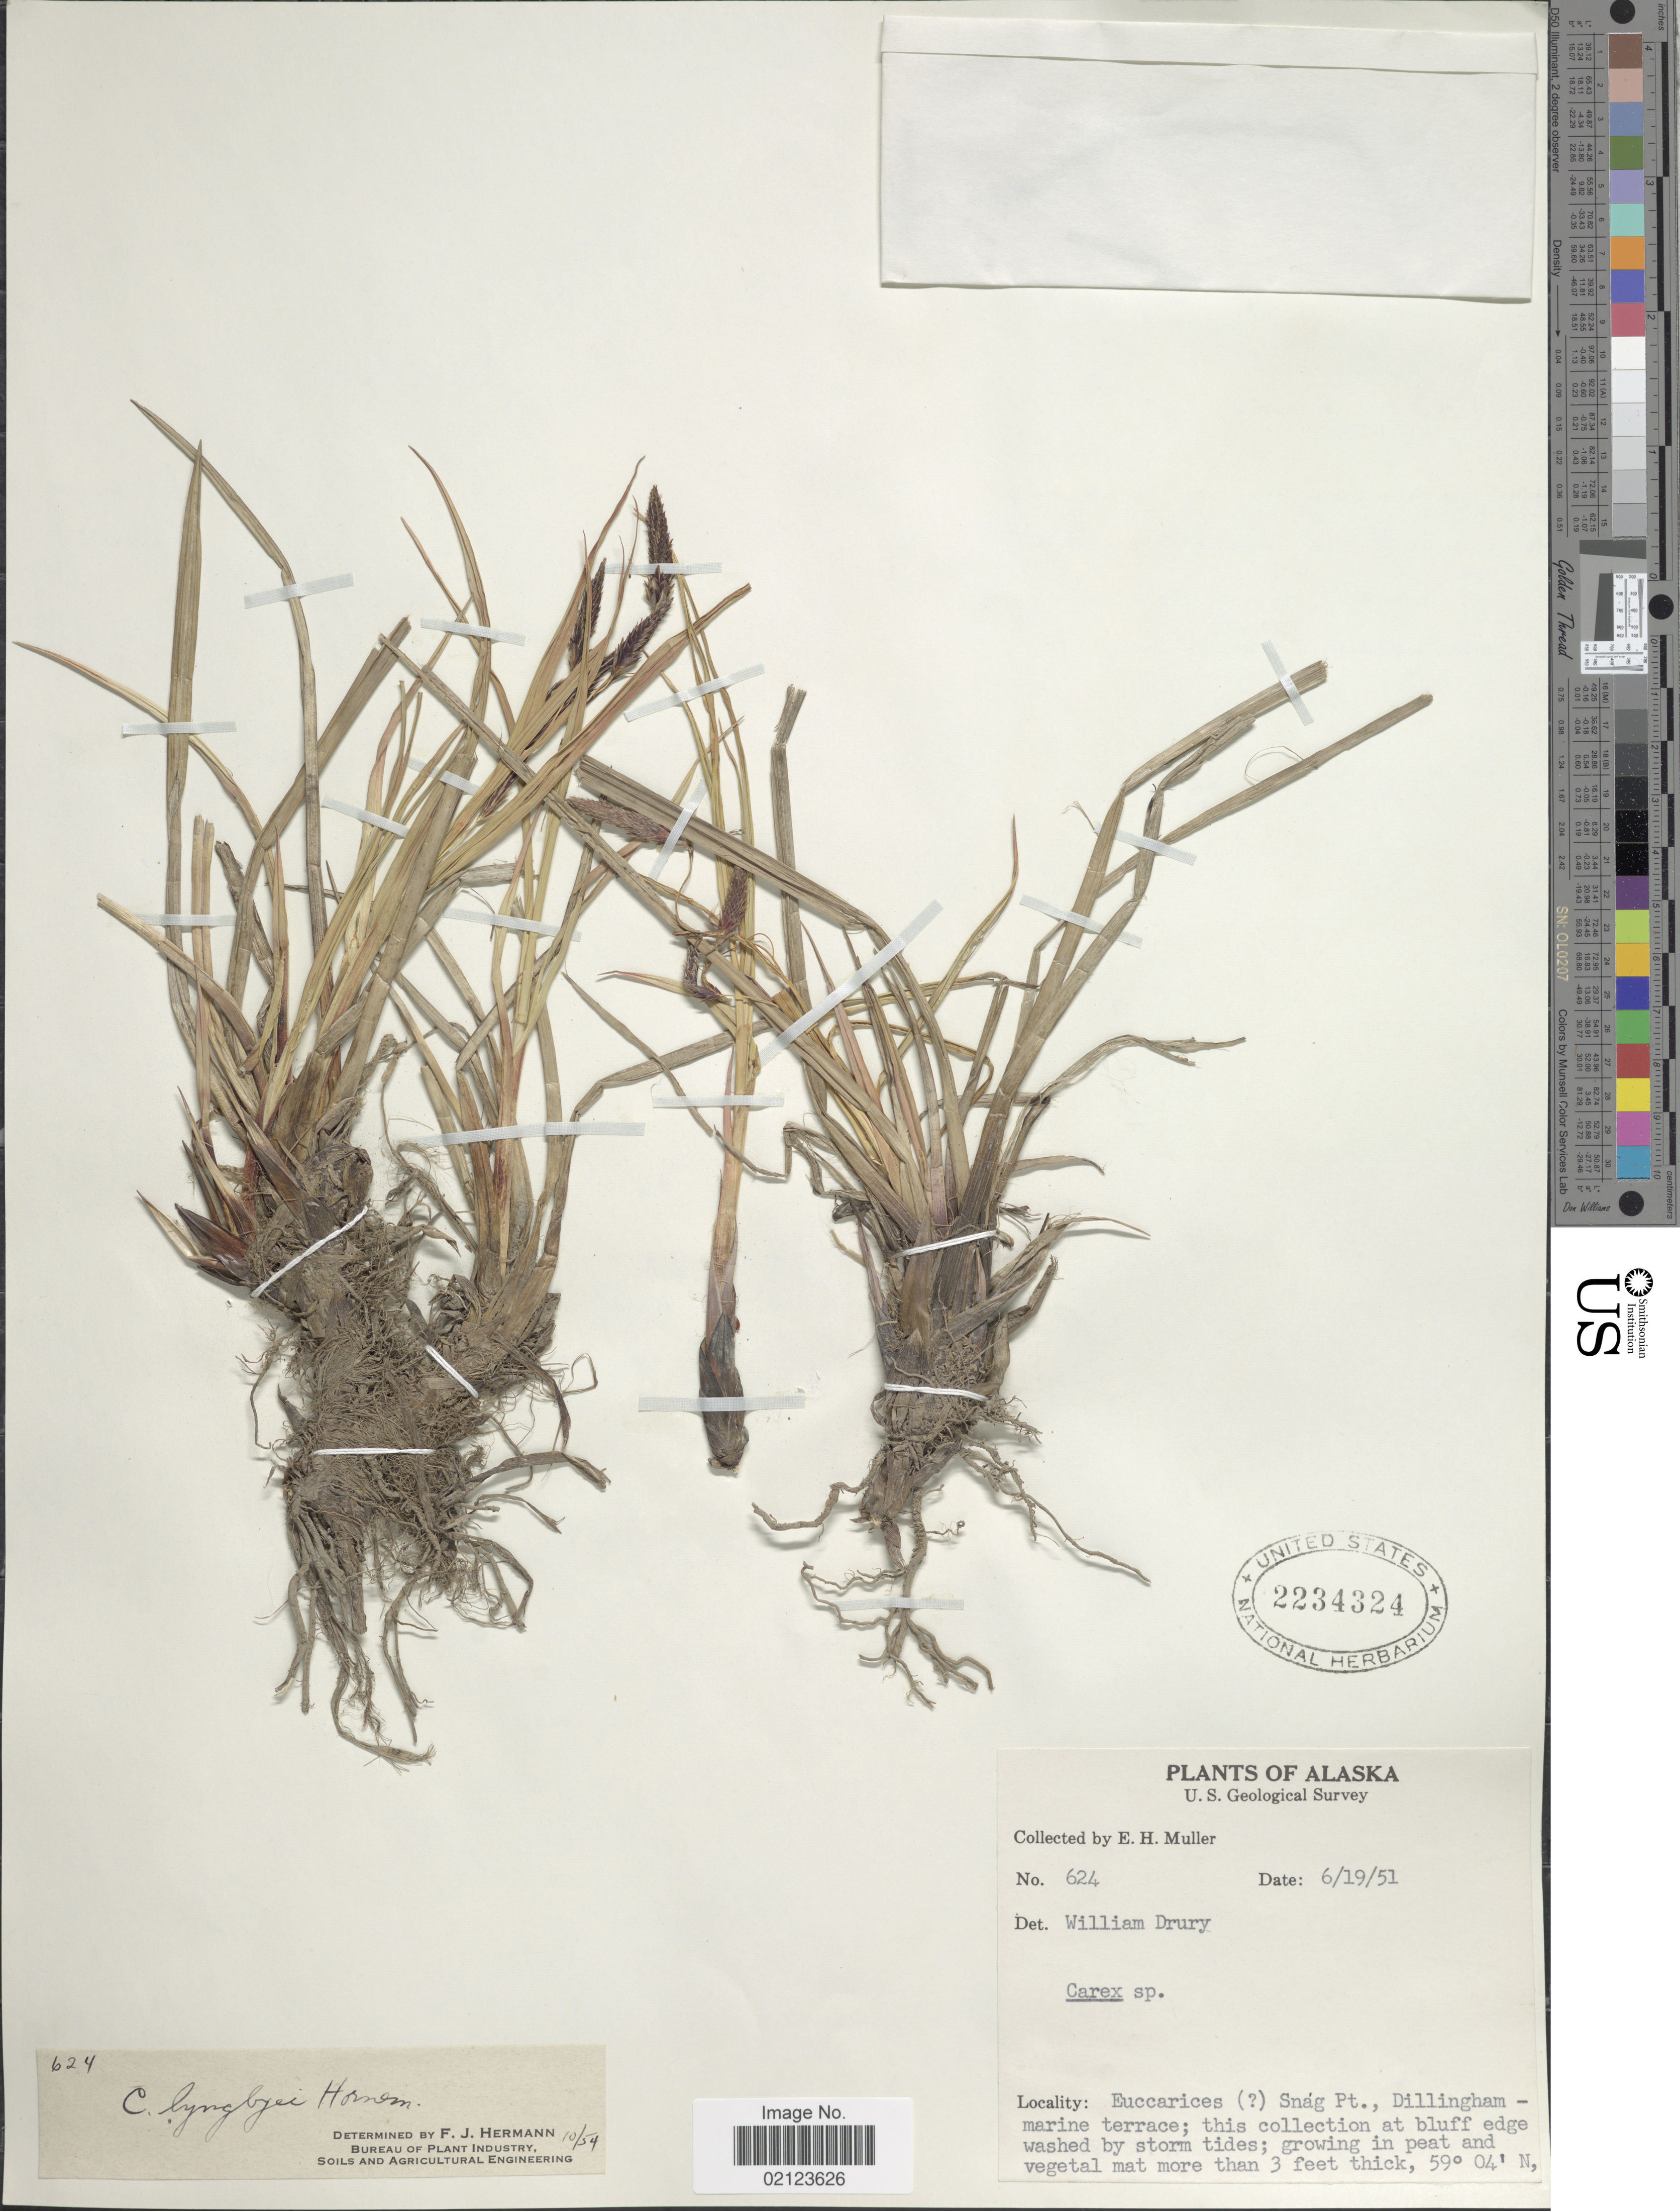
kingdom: Plantae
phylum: Tracheophyta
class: Liliopsida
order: Poales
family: Cyperaceae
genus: Carex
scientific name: Carex lyngbyei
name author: Hornem.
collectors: E. H. Muller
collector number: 624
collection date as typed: Transcribed d/m/y: 19/6/51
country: United States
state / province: Alaska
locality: Euccarices Snag Pt., Dillingham-marine terrace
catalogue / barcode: US 2234324